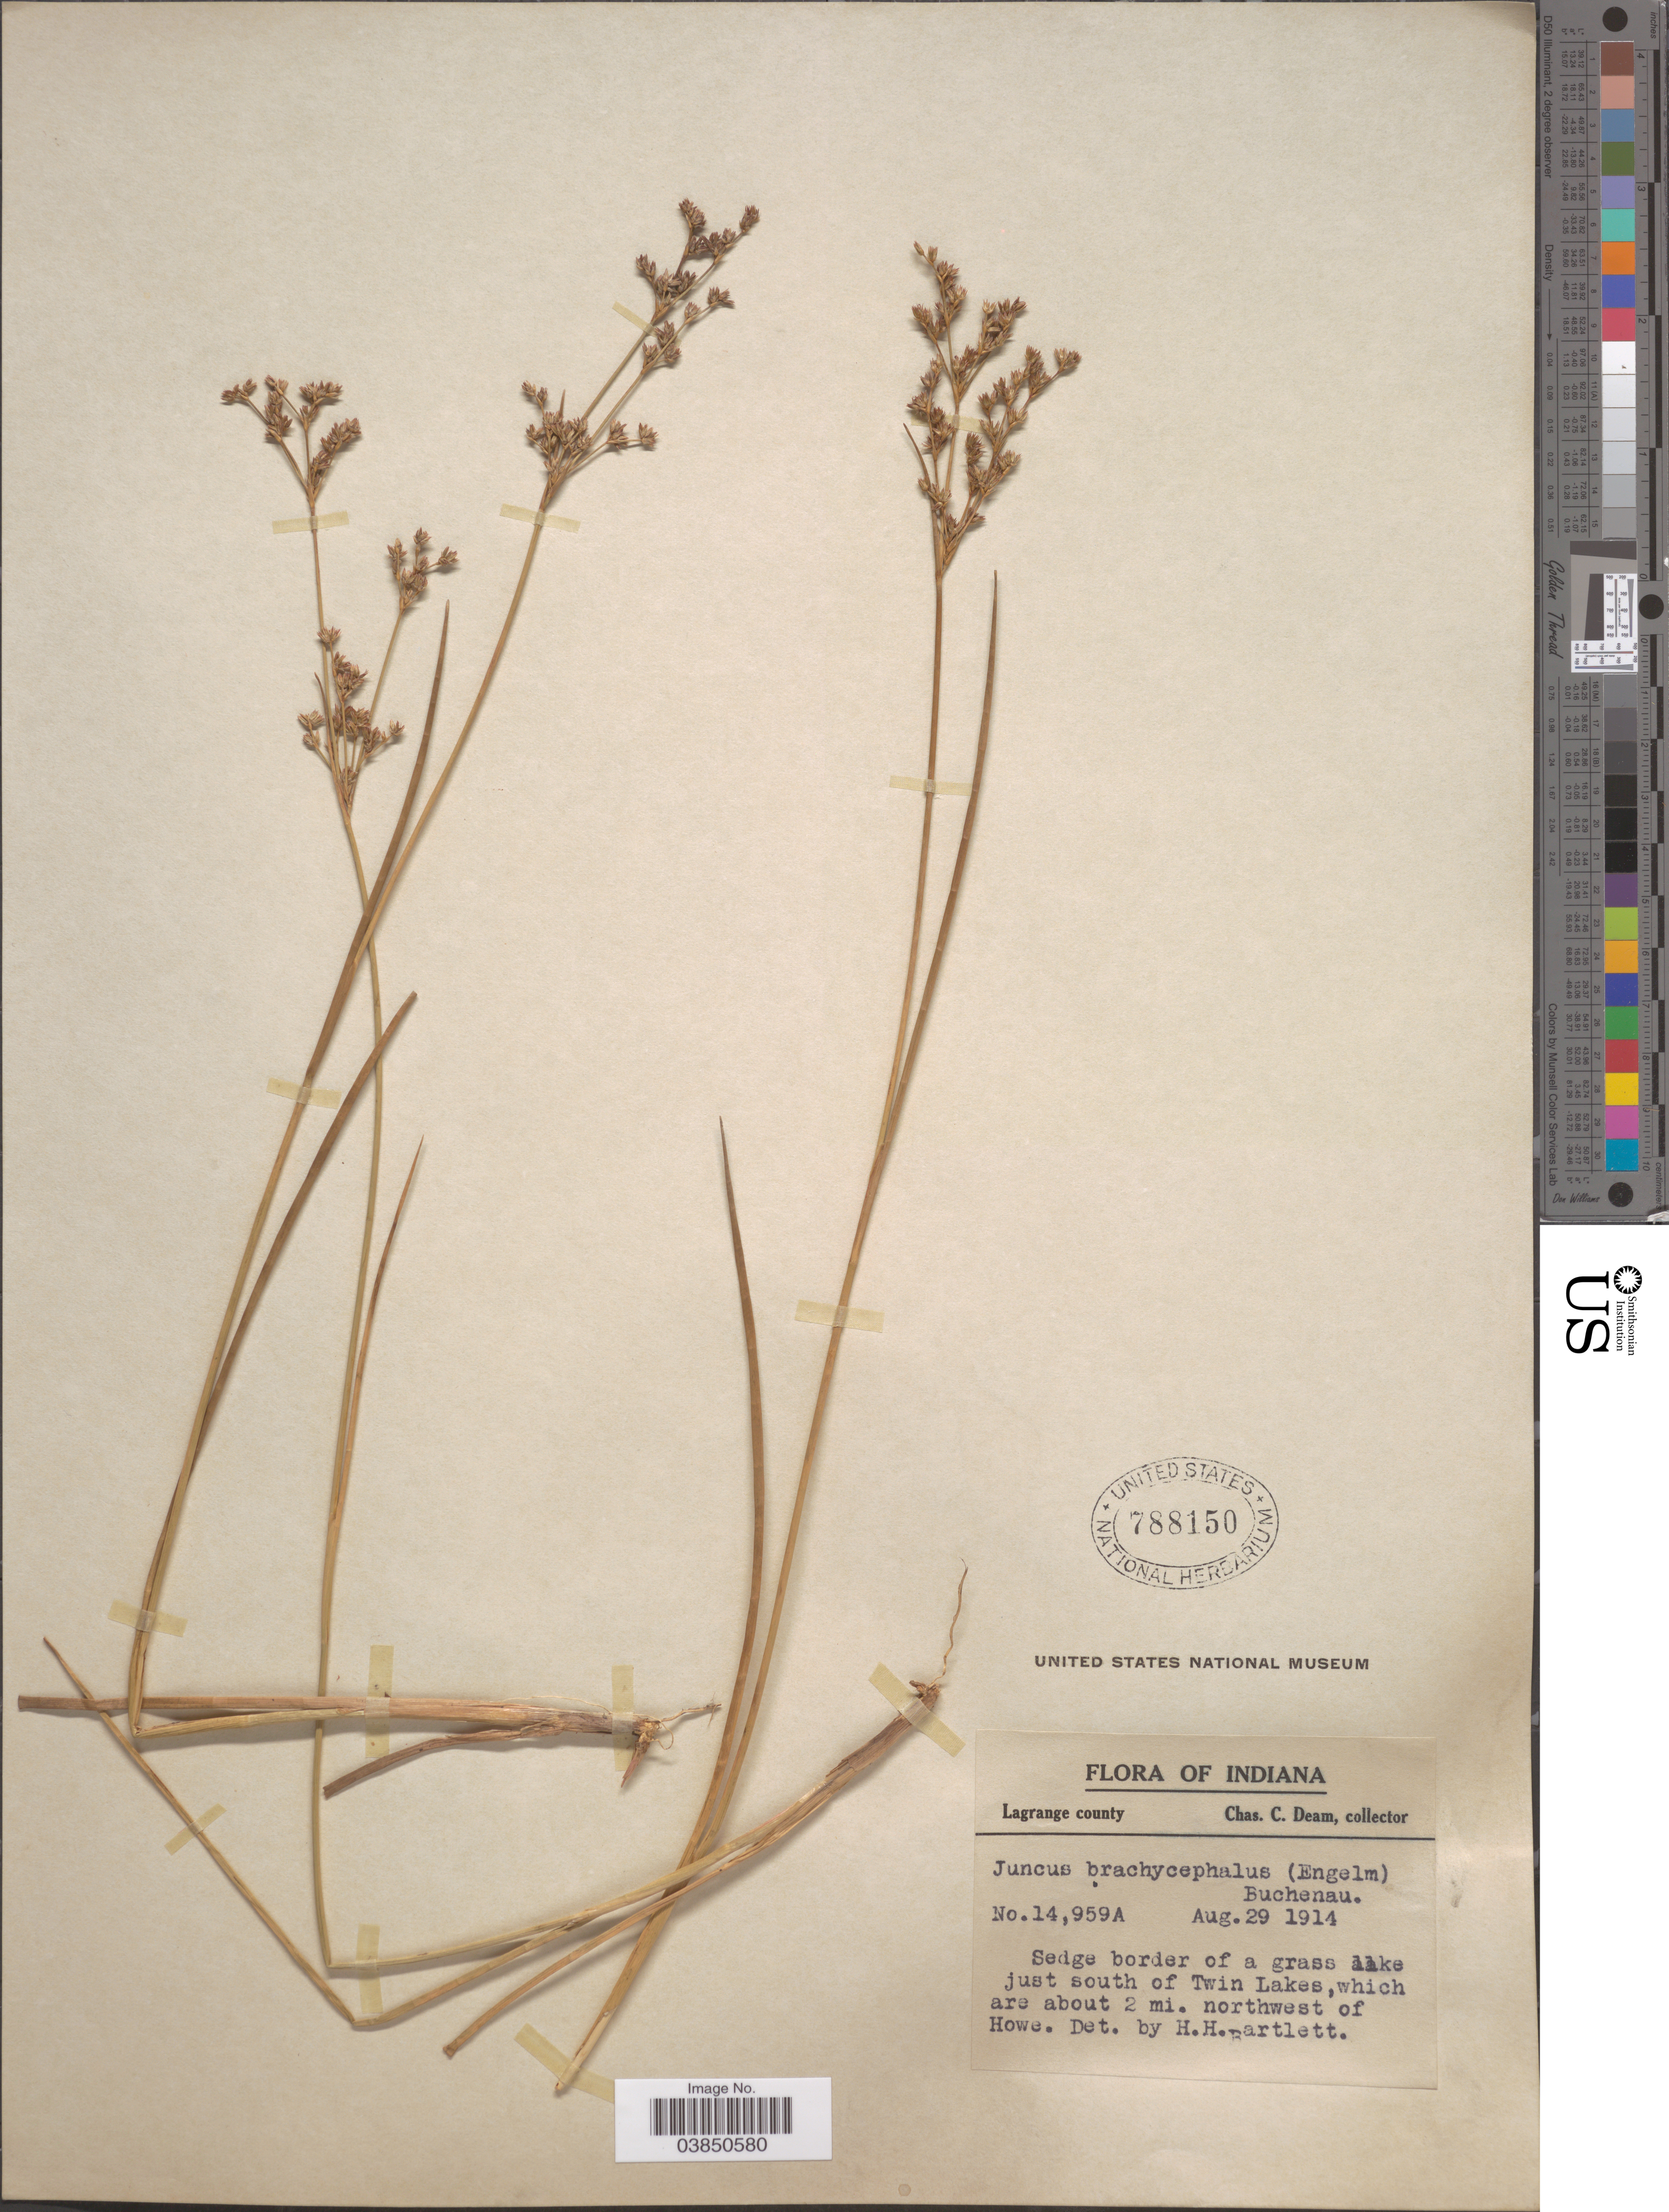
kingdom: Plantae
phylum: Tracheophyta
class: Liliopsida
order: Poales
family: Juncaceae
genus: Juncus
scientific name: Juncus brachycephalus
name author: (Engelm.) Buchenau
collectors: C. C. Deam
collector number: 14959A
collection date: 1914-08-29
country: United States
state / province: Indiana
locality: Lagrange county. Sedge border of a grass lake just south of Twin Lakes, which are about 2 mi. northwest of Howe.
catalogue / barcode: US 788150